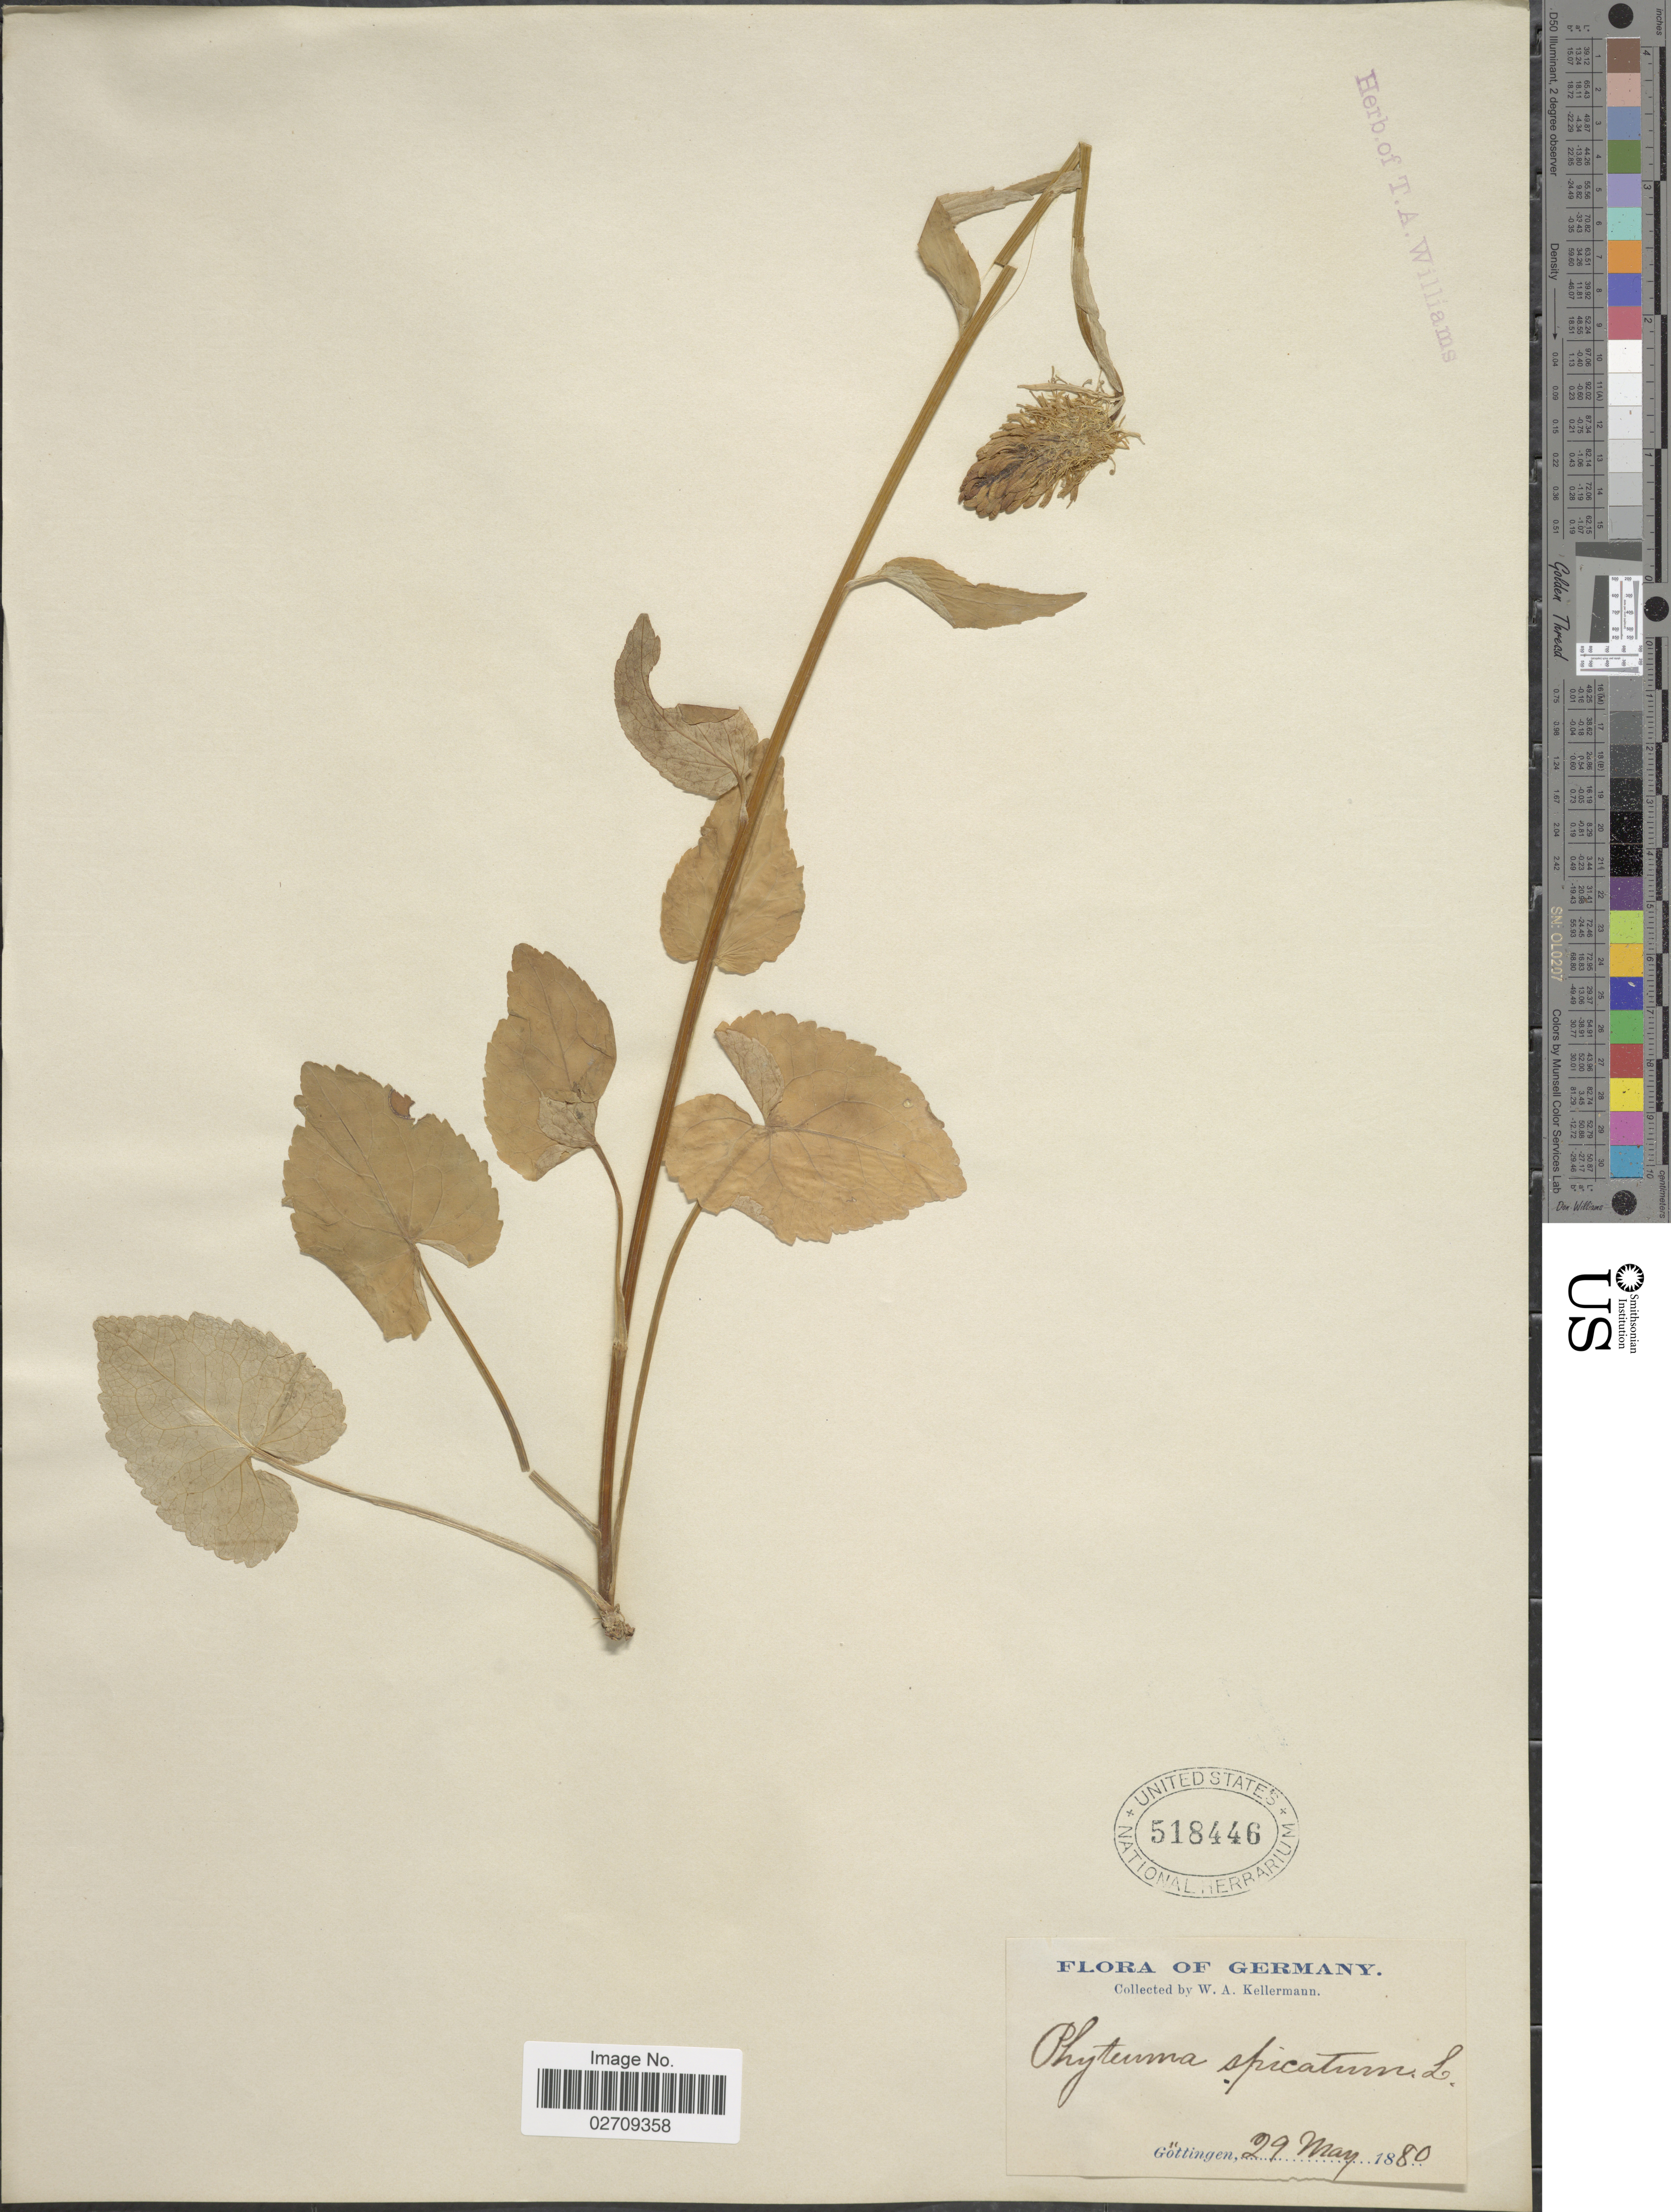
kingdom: Plantae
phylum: Tracheophyta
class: Magnoliopsida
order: Asterales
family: Campanulaceae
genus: Phyteuma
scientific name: Phyteuma spicatum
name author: L.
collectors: W. A. Kellermann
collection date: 1880-05-29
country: Germany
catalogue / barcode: US 518446